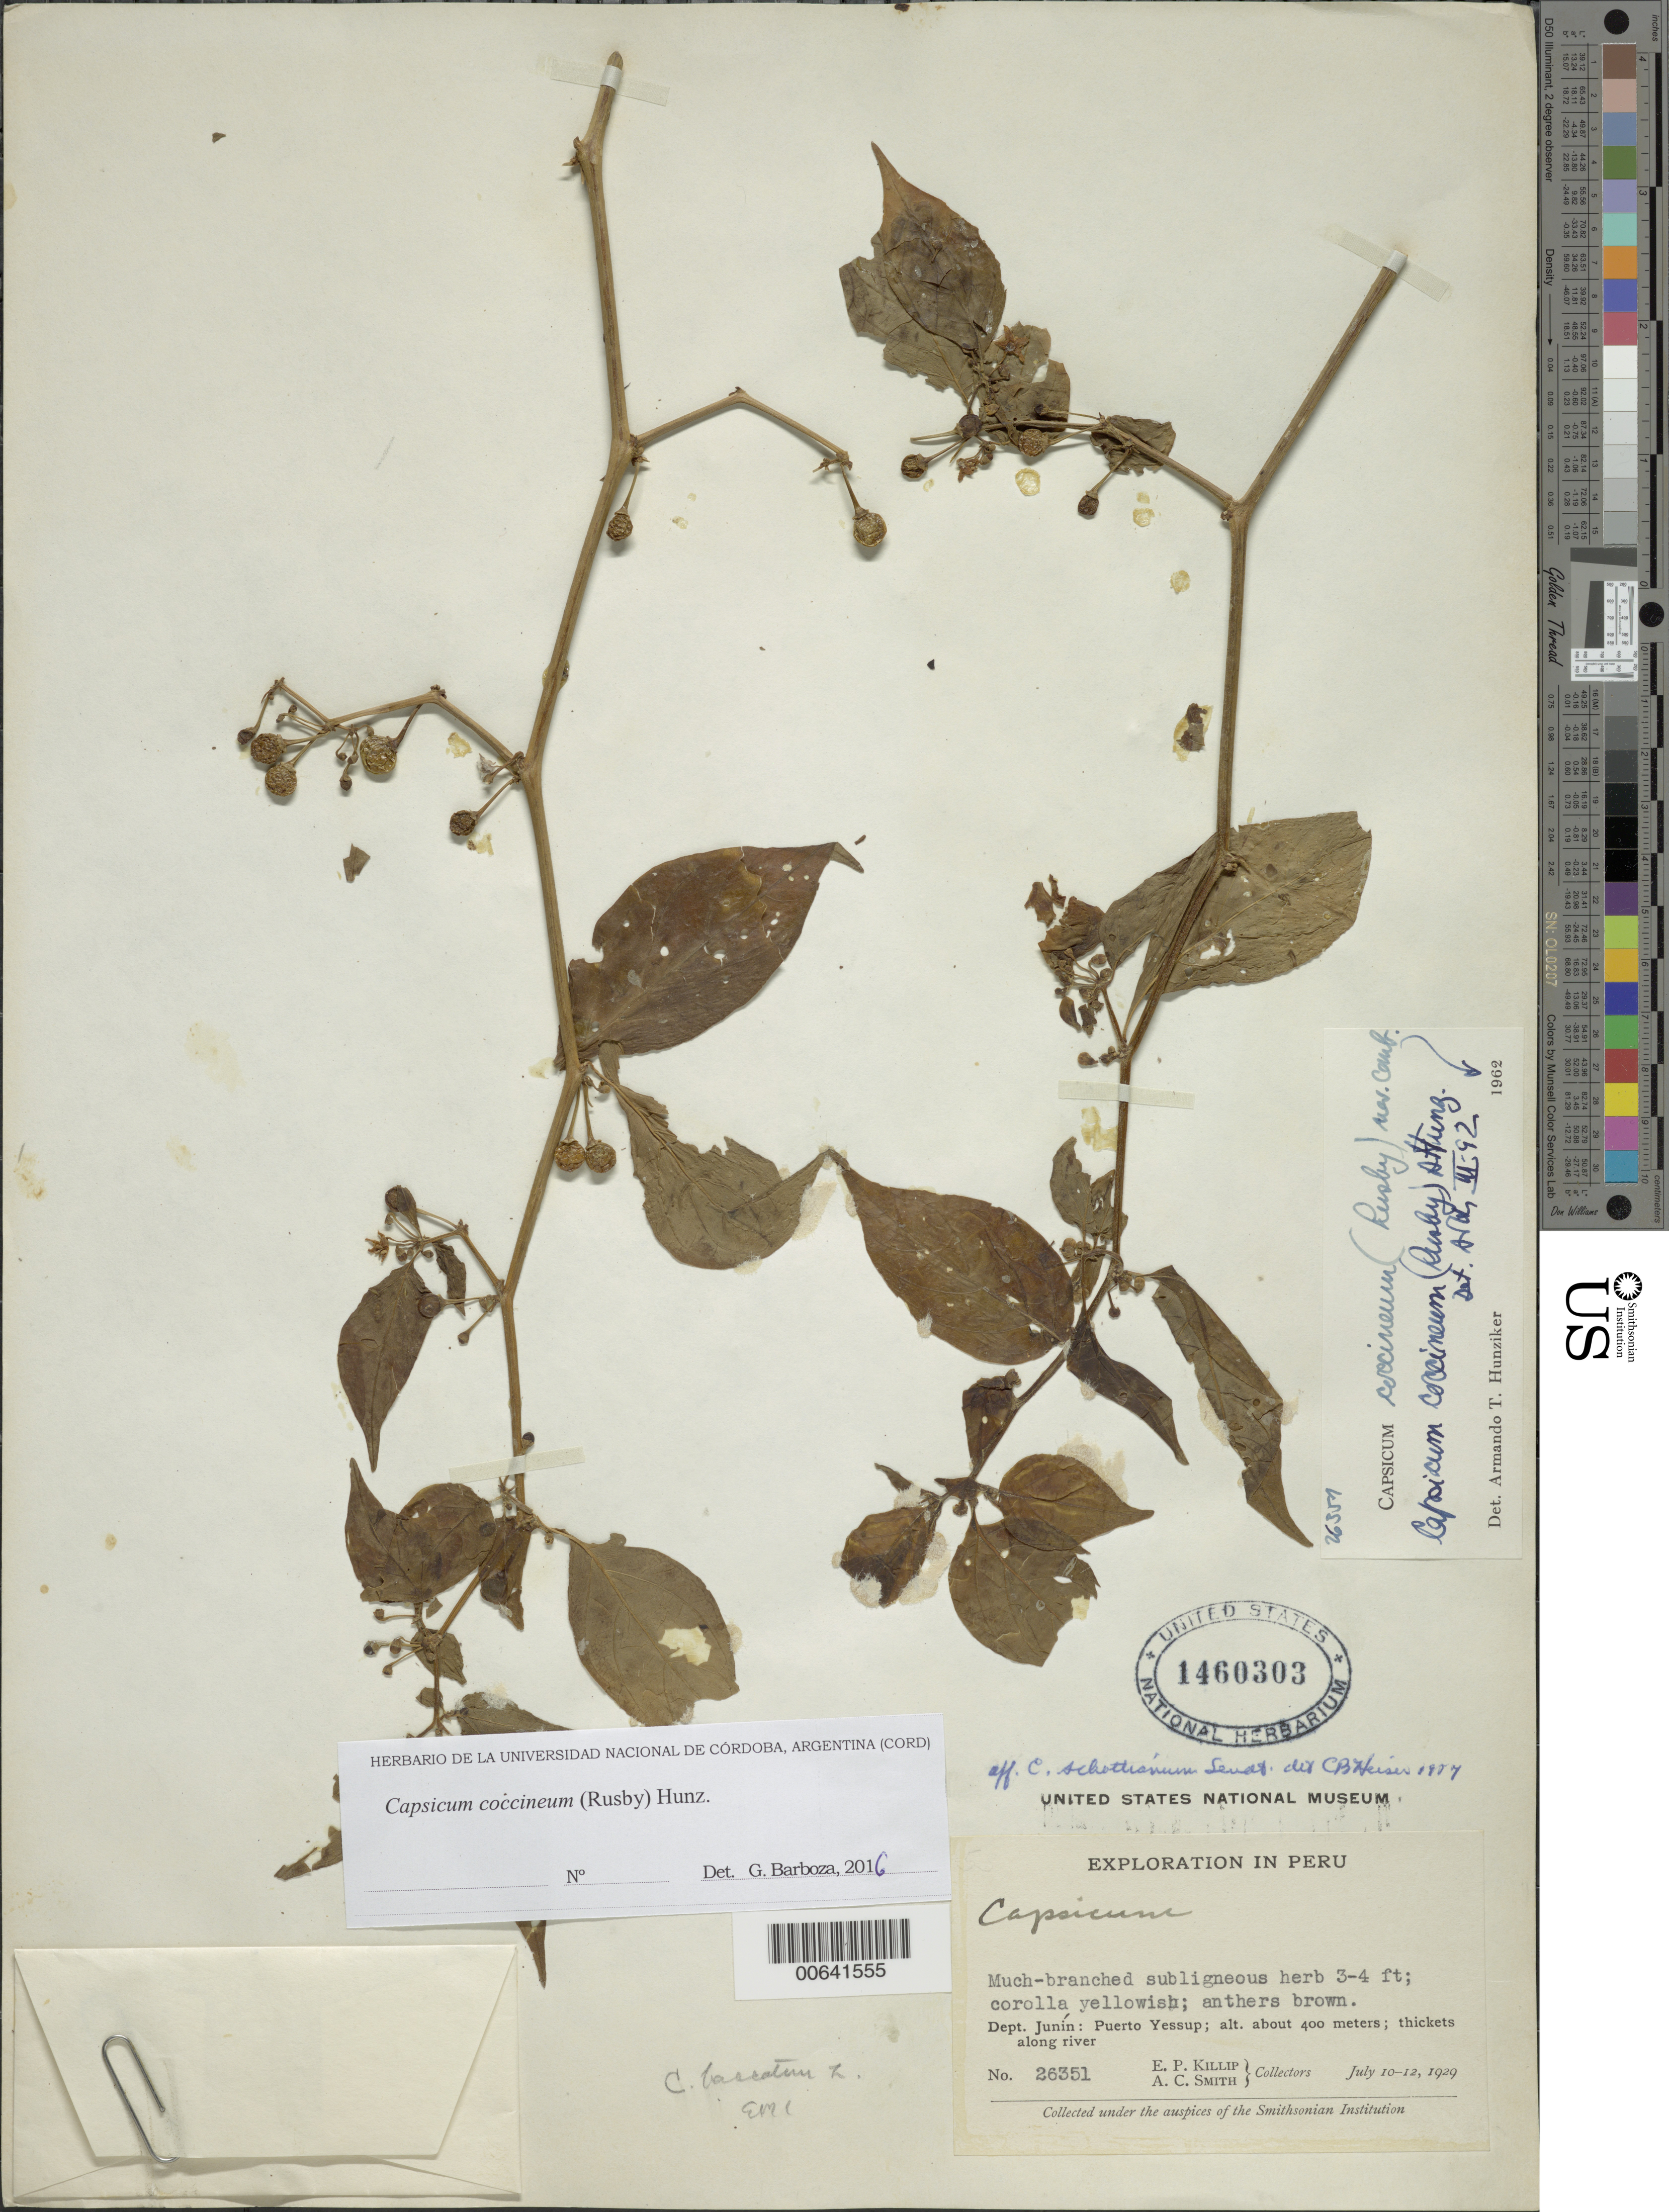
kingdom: Plantae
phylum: Tracheophyta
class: Magnoliopsida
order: Solanales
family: Solanaceae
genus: Capsicum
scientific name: Capsicum coccineum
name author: (Rusby) Hunz.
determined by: Barboza, G. E., (CORD), Museo Botanico - Cordoba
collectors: E. P. Killip & A. C. Smith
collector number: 26351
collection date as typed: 10 Jul 1929 to 12 Jul 1929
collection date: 1929-07-10/1929-07-12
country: Peru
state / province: Junín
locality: Puerto Yessup.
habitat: thickets along river.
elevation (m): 400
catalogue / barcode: US 1460303